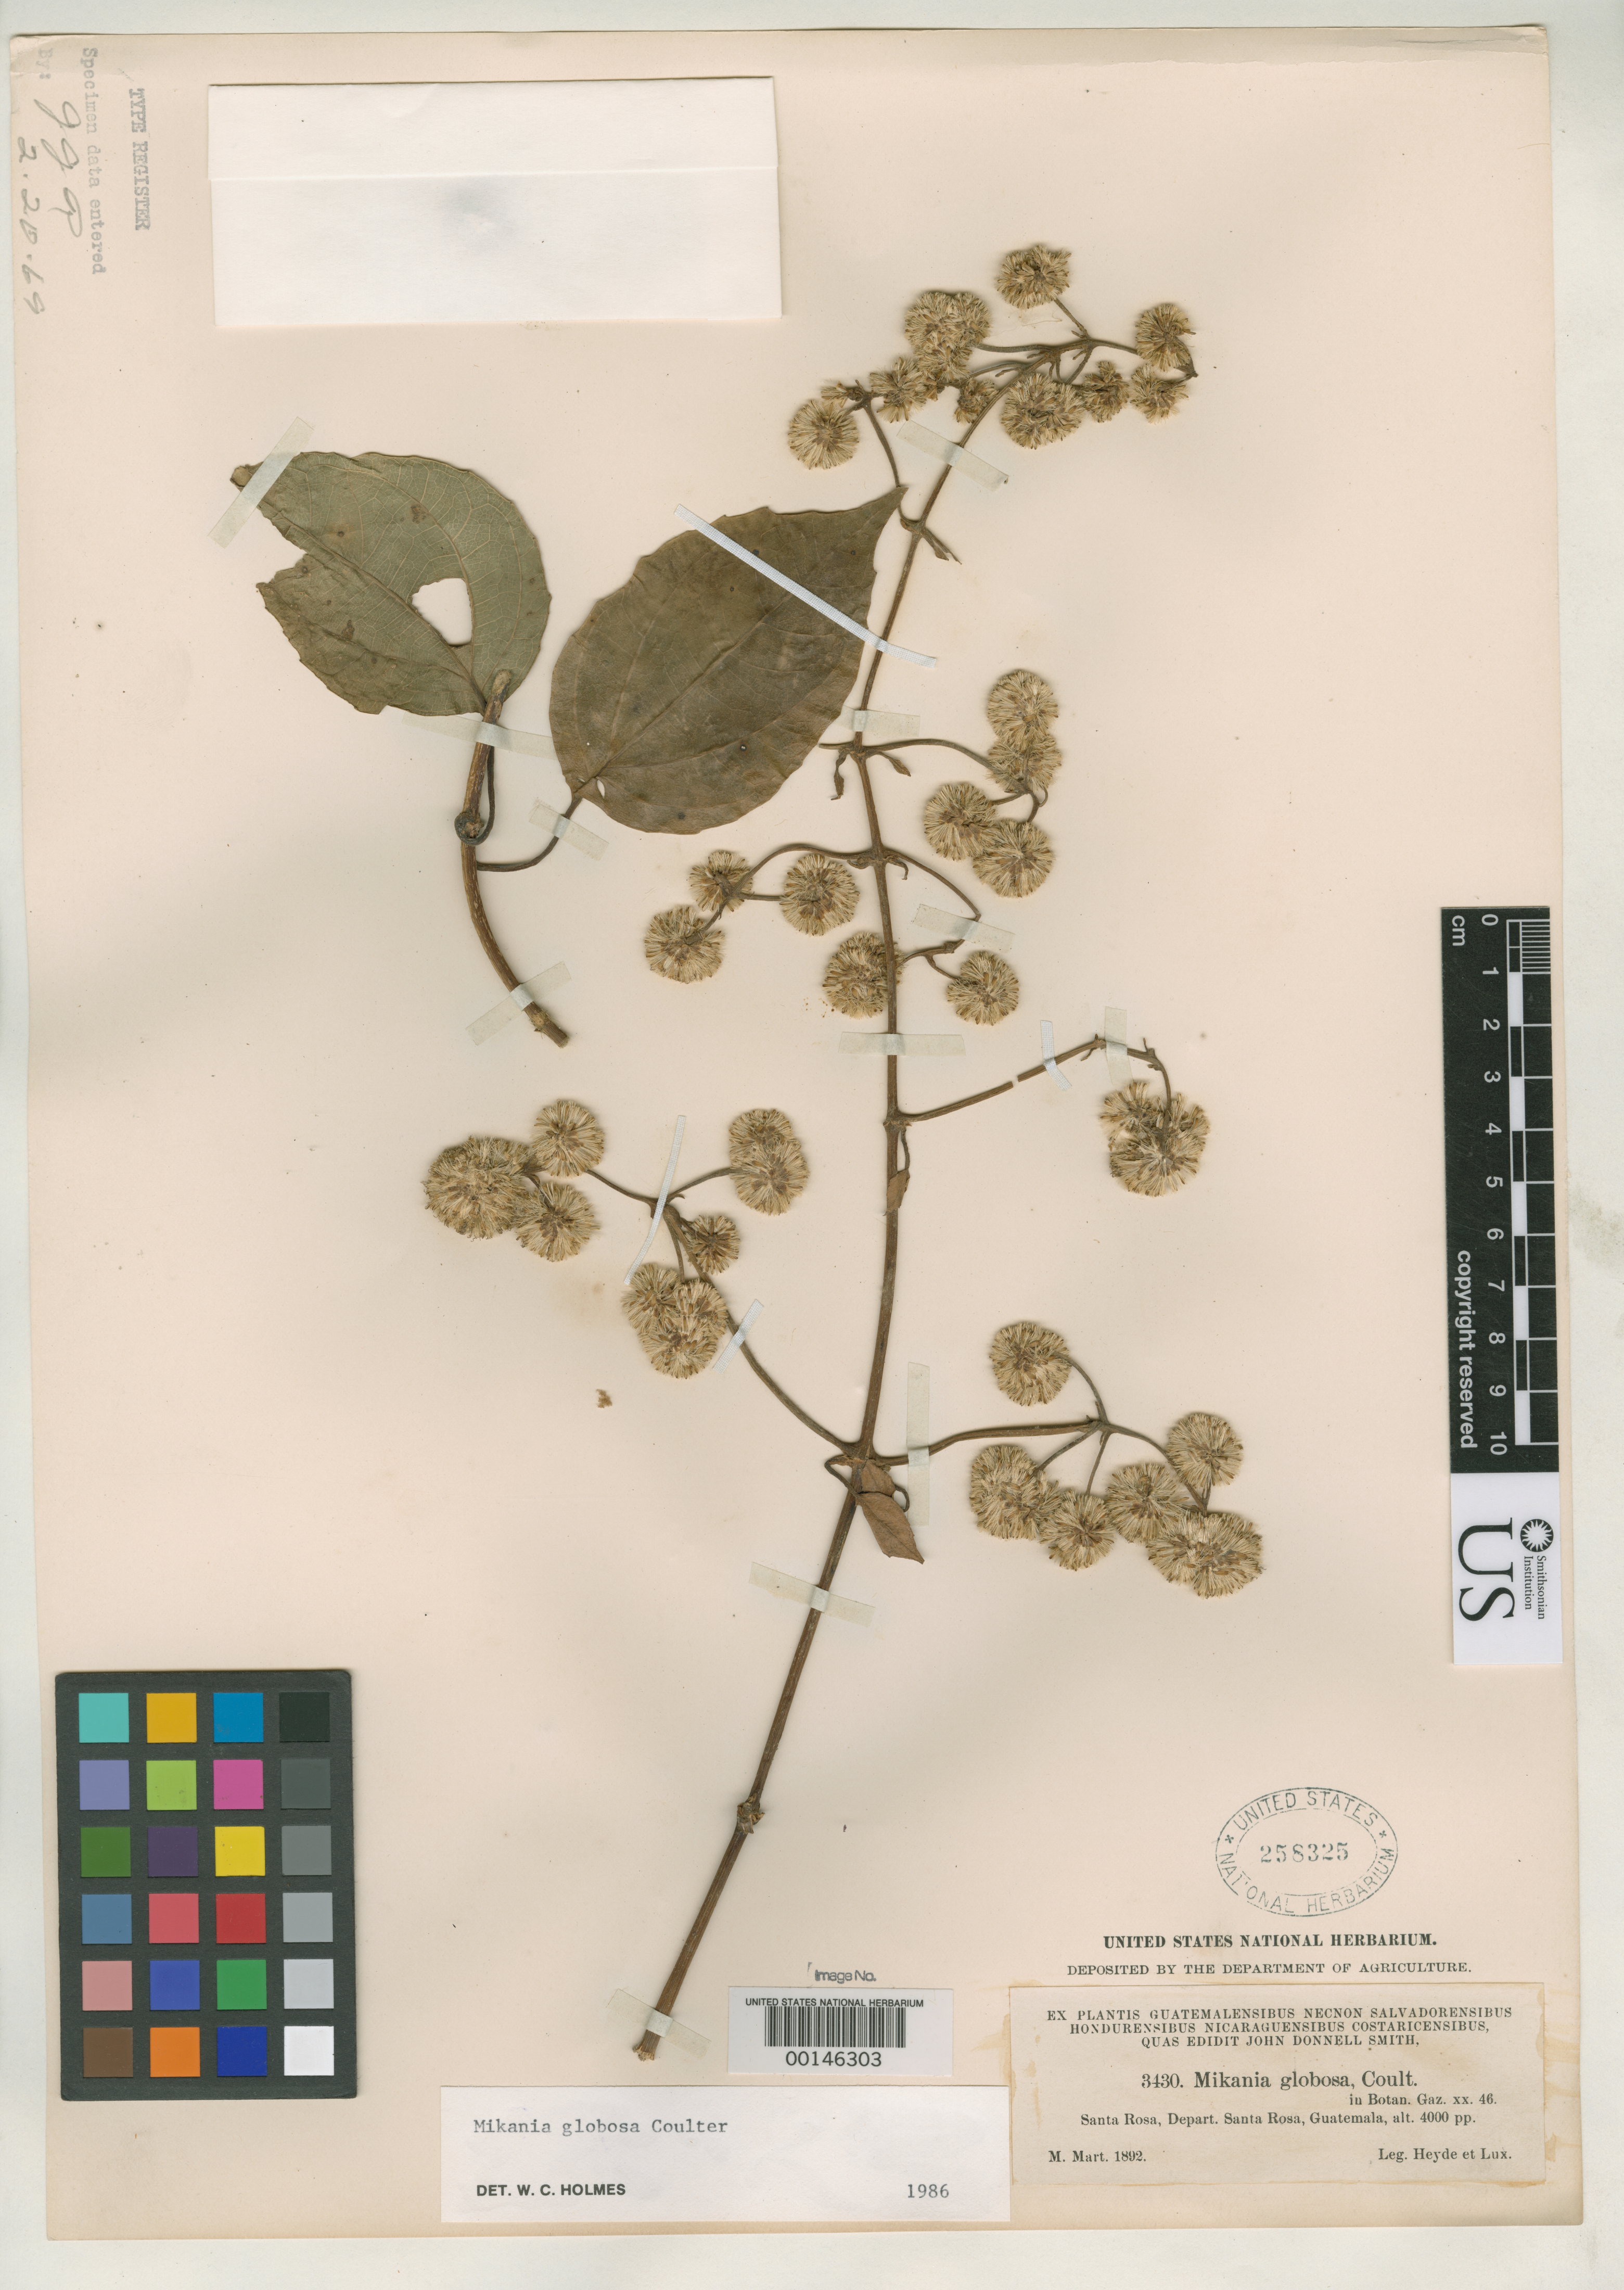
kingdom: Plantae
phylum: Tracheophyta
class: Magnoliopsida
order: Asterales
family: Asteraceae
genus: Willoughbya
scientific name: Willoughbya globosa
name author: J.M. Coult.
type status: Isotype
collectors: E. T. Heyde & E. Lux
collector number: J.D.S. 3430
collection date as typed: Mar 1892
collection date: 1892-03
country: Guatemala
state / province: Santa Rosa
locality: Santa Rosa.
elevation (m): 1219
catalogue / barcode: US 258325